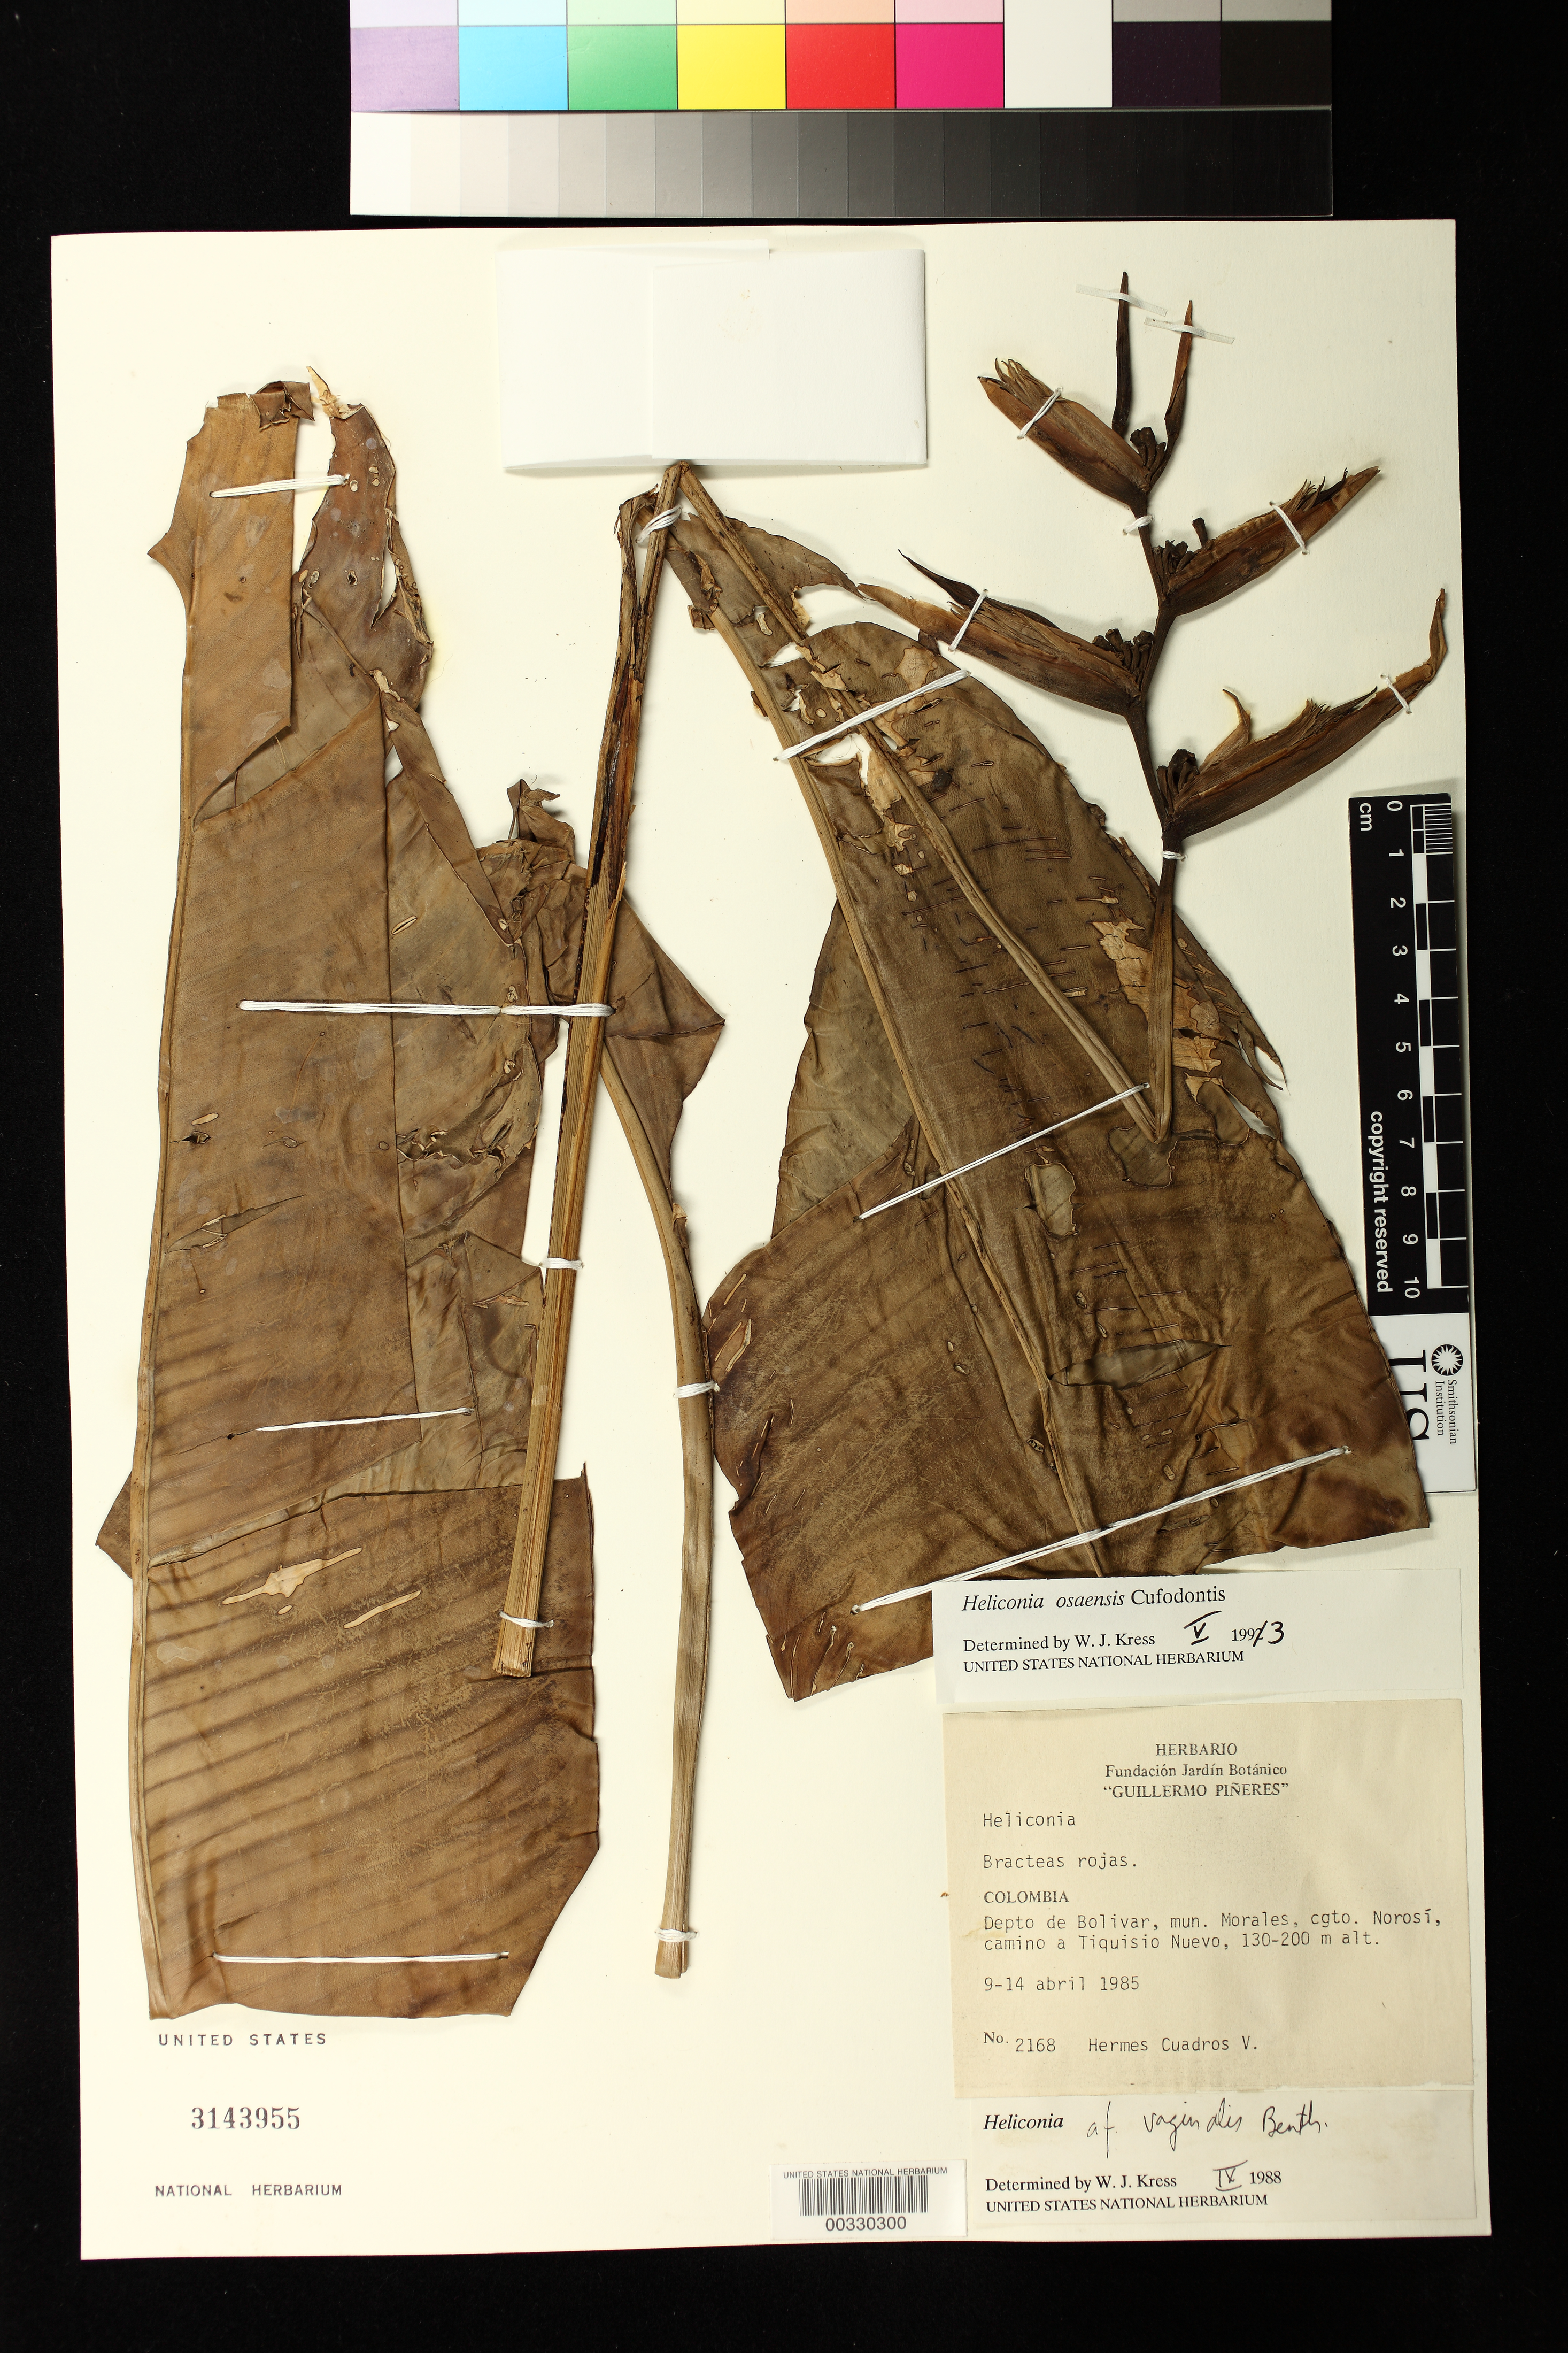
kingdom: Plantae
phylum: Tracheophyta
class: Liliopsida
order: Zingiberales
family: Heliconiaceae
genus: Heliconia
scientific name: Heliconia osaensis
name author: Cufod.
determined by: Kress, W. J., (US), Smithsonian Institution - National Museum of Natural History (UNITED STATES)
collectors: H. Cuadros V.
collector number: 2168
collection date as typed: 09 Apr 1985 to 14 Apr 1985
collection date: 1985-04-09/1985-04-14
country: Colombia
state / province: Bolívar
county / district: Morales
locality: Mun. Morales, Cgto Norosi, road to TiquisioNuevo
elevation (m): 130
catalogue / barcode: US 3143955